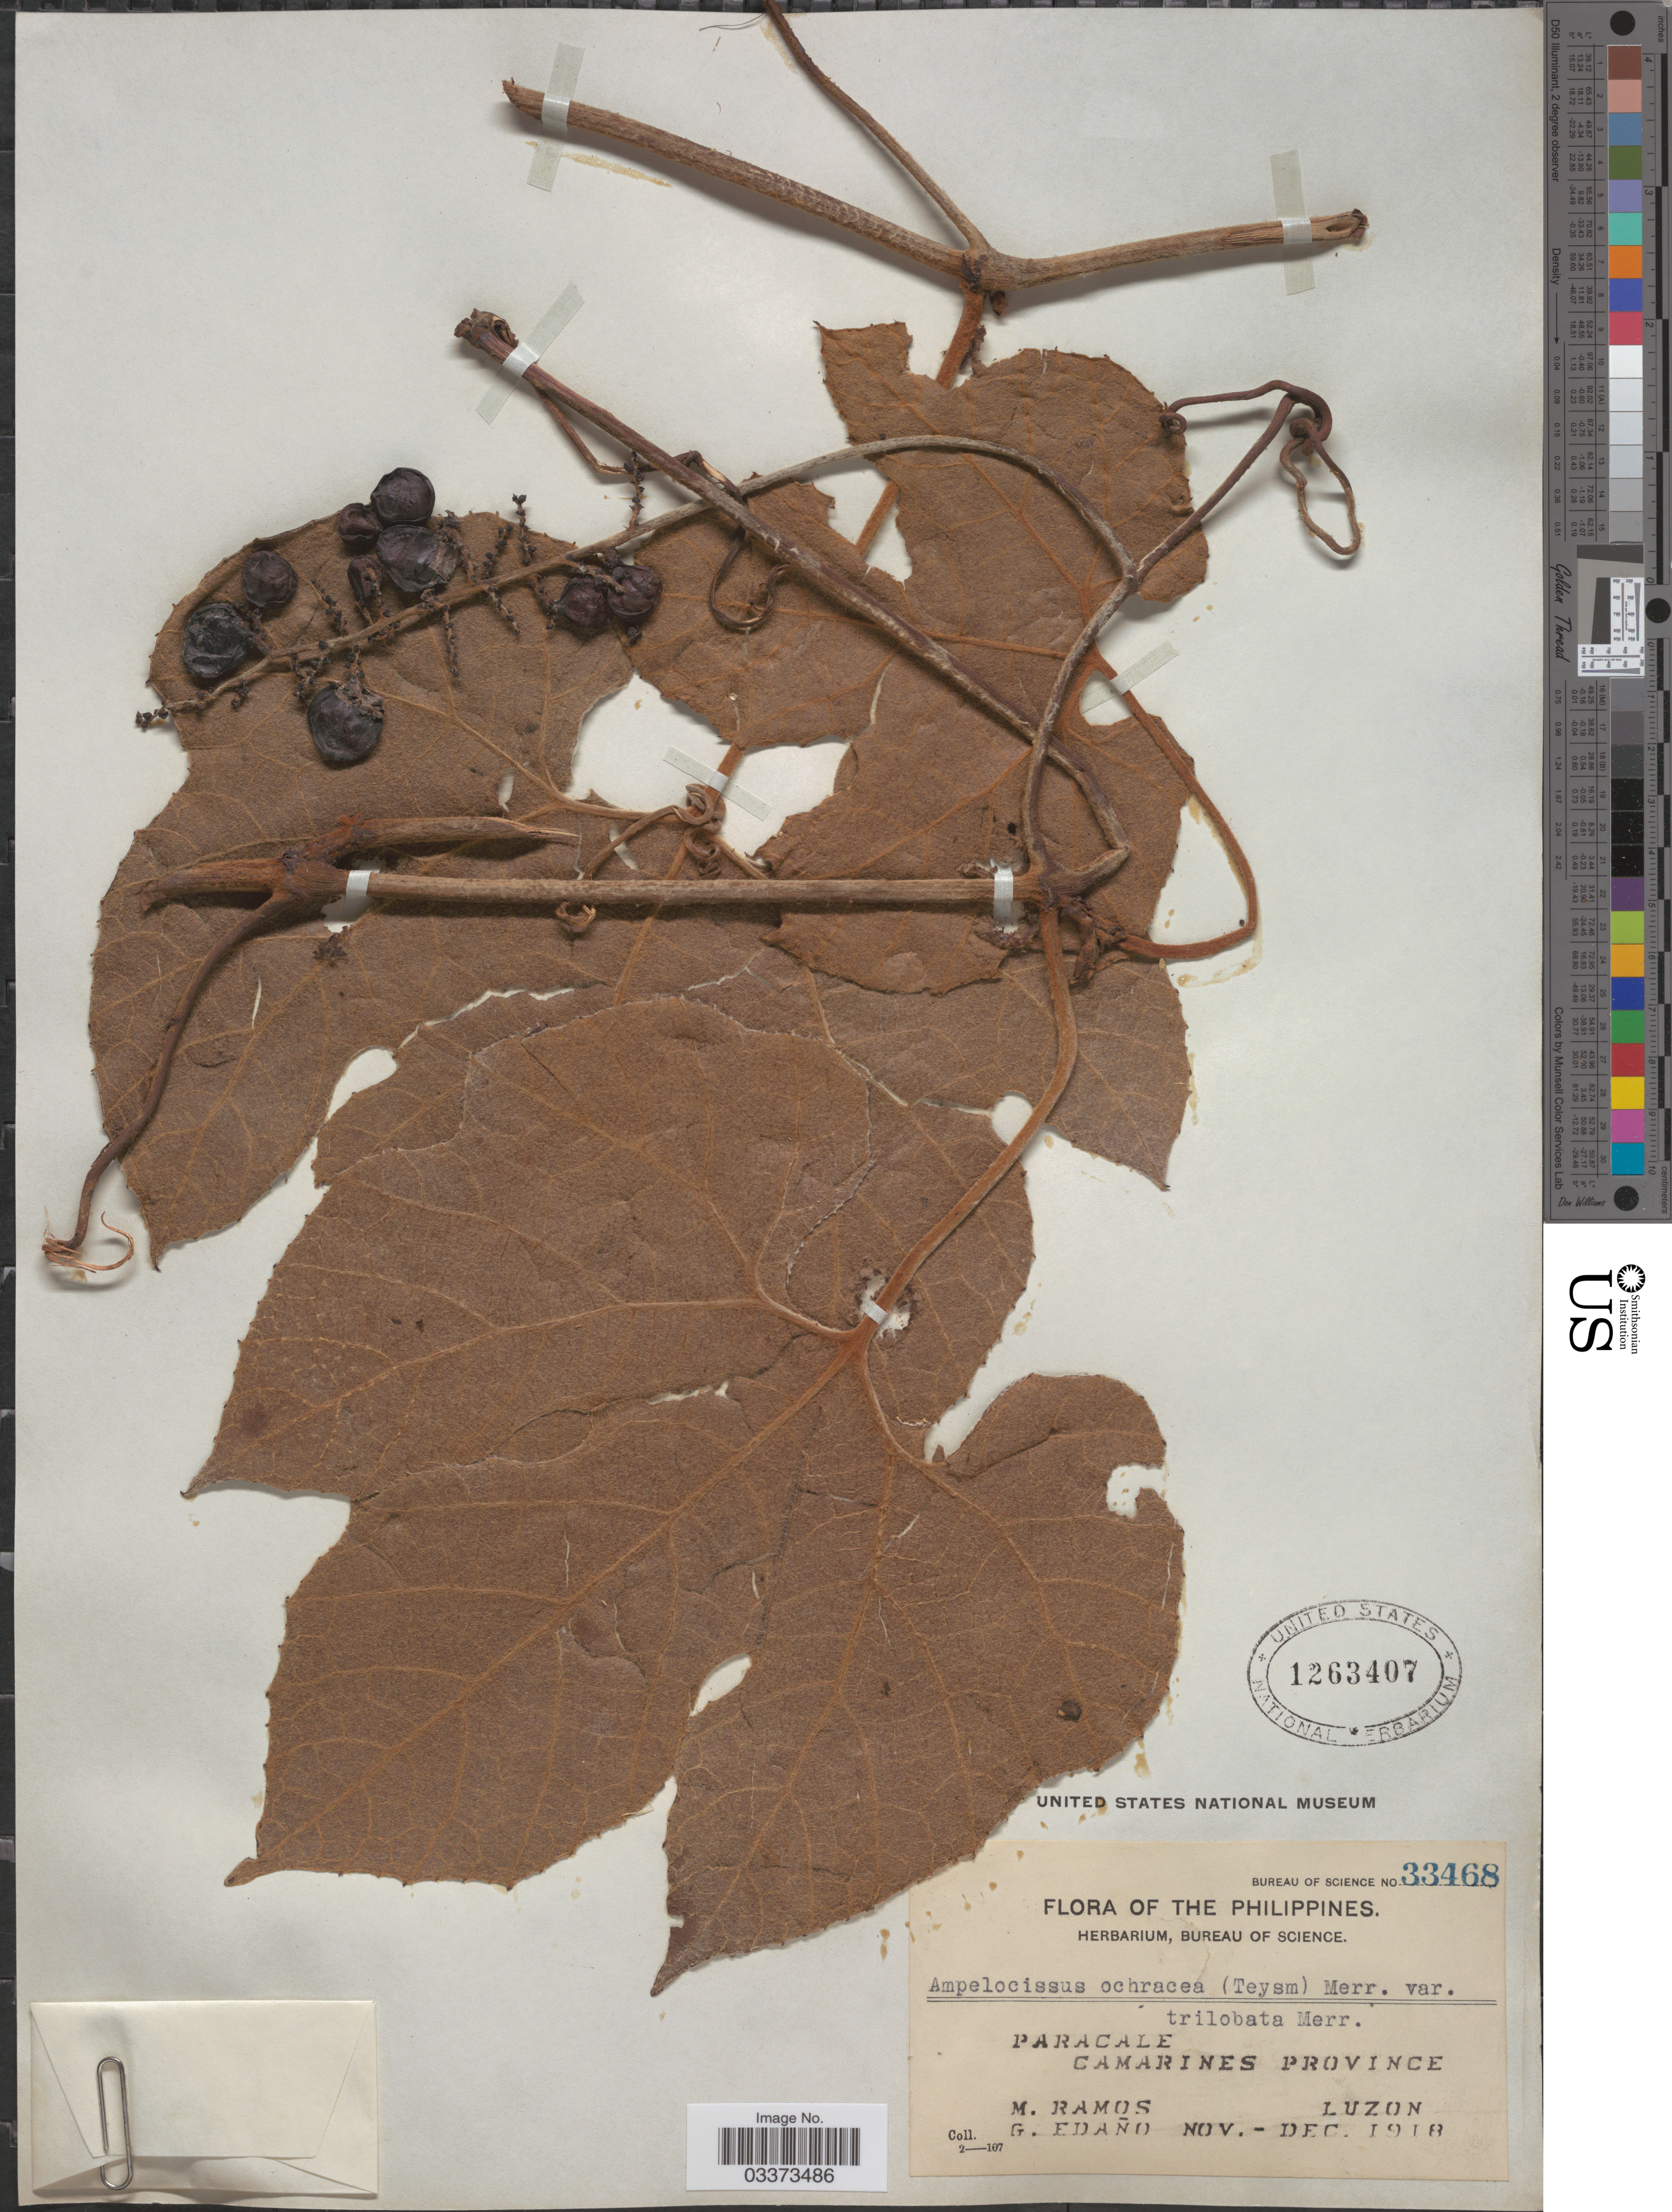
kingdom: Plantae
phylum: Tracheophyta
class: Magnoliopsida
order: Vitales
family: Vitaceae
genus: Ampelocissus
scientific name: Ampelocissus ochracea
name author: (Merr.) Merr.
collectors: M. Ramos & G. Edaño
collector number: Bureau of Science 33468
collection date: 1918-11/1918-12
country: Philippines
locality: Paracale, Camarines Province.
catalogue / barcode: US 1263407